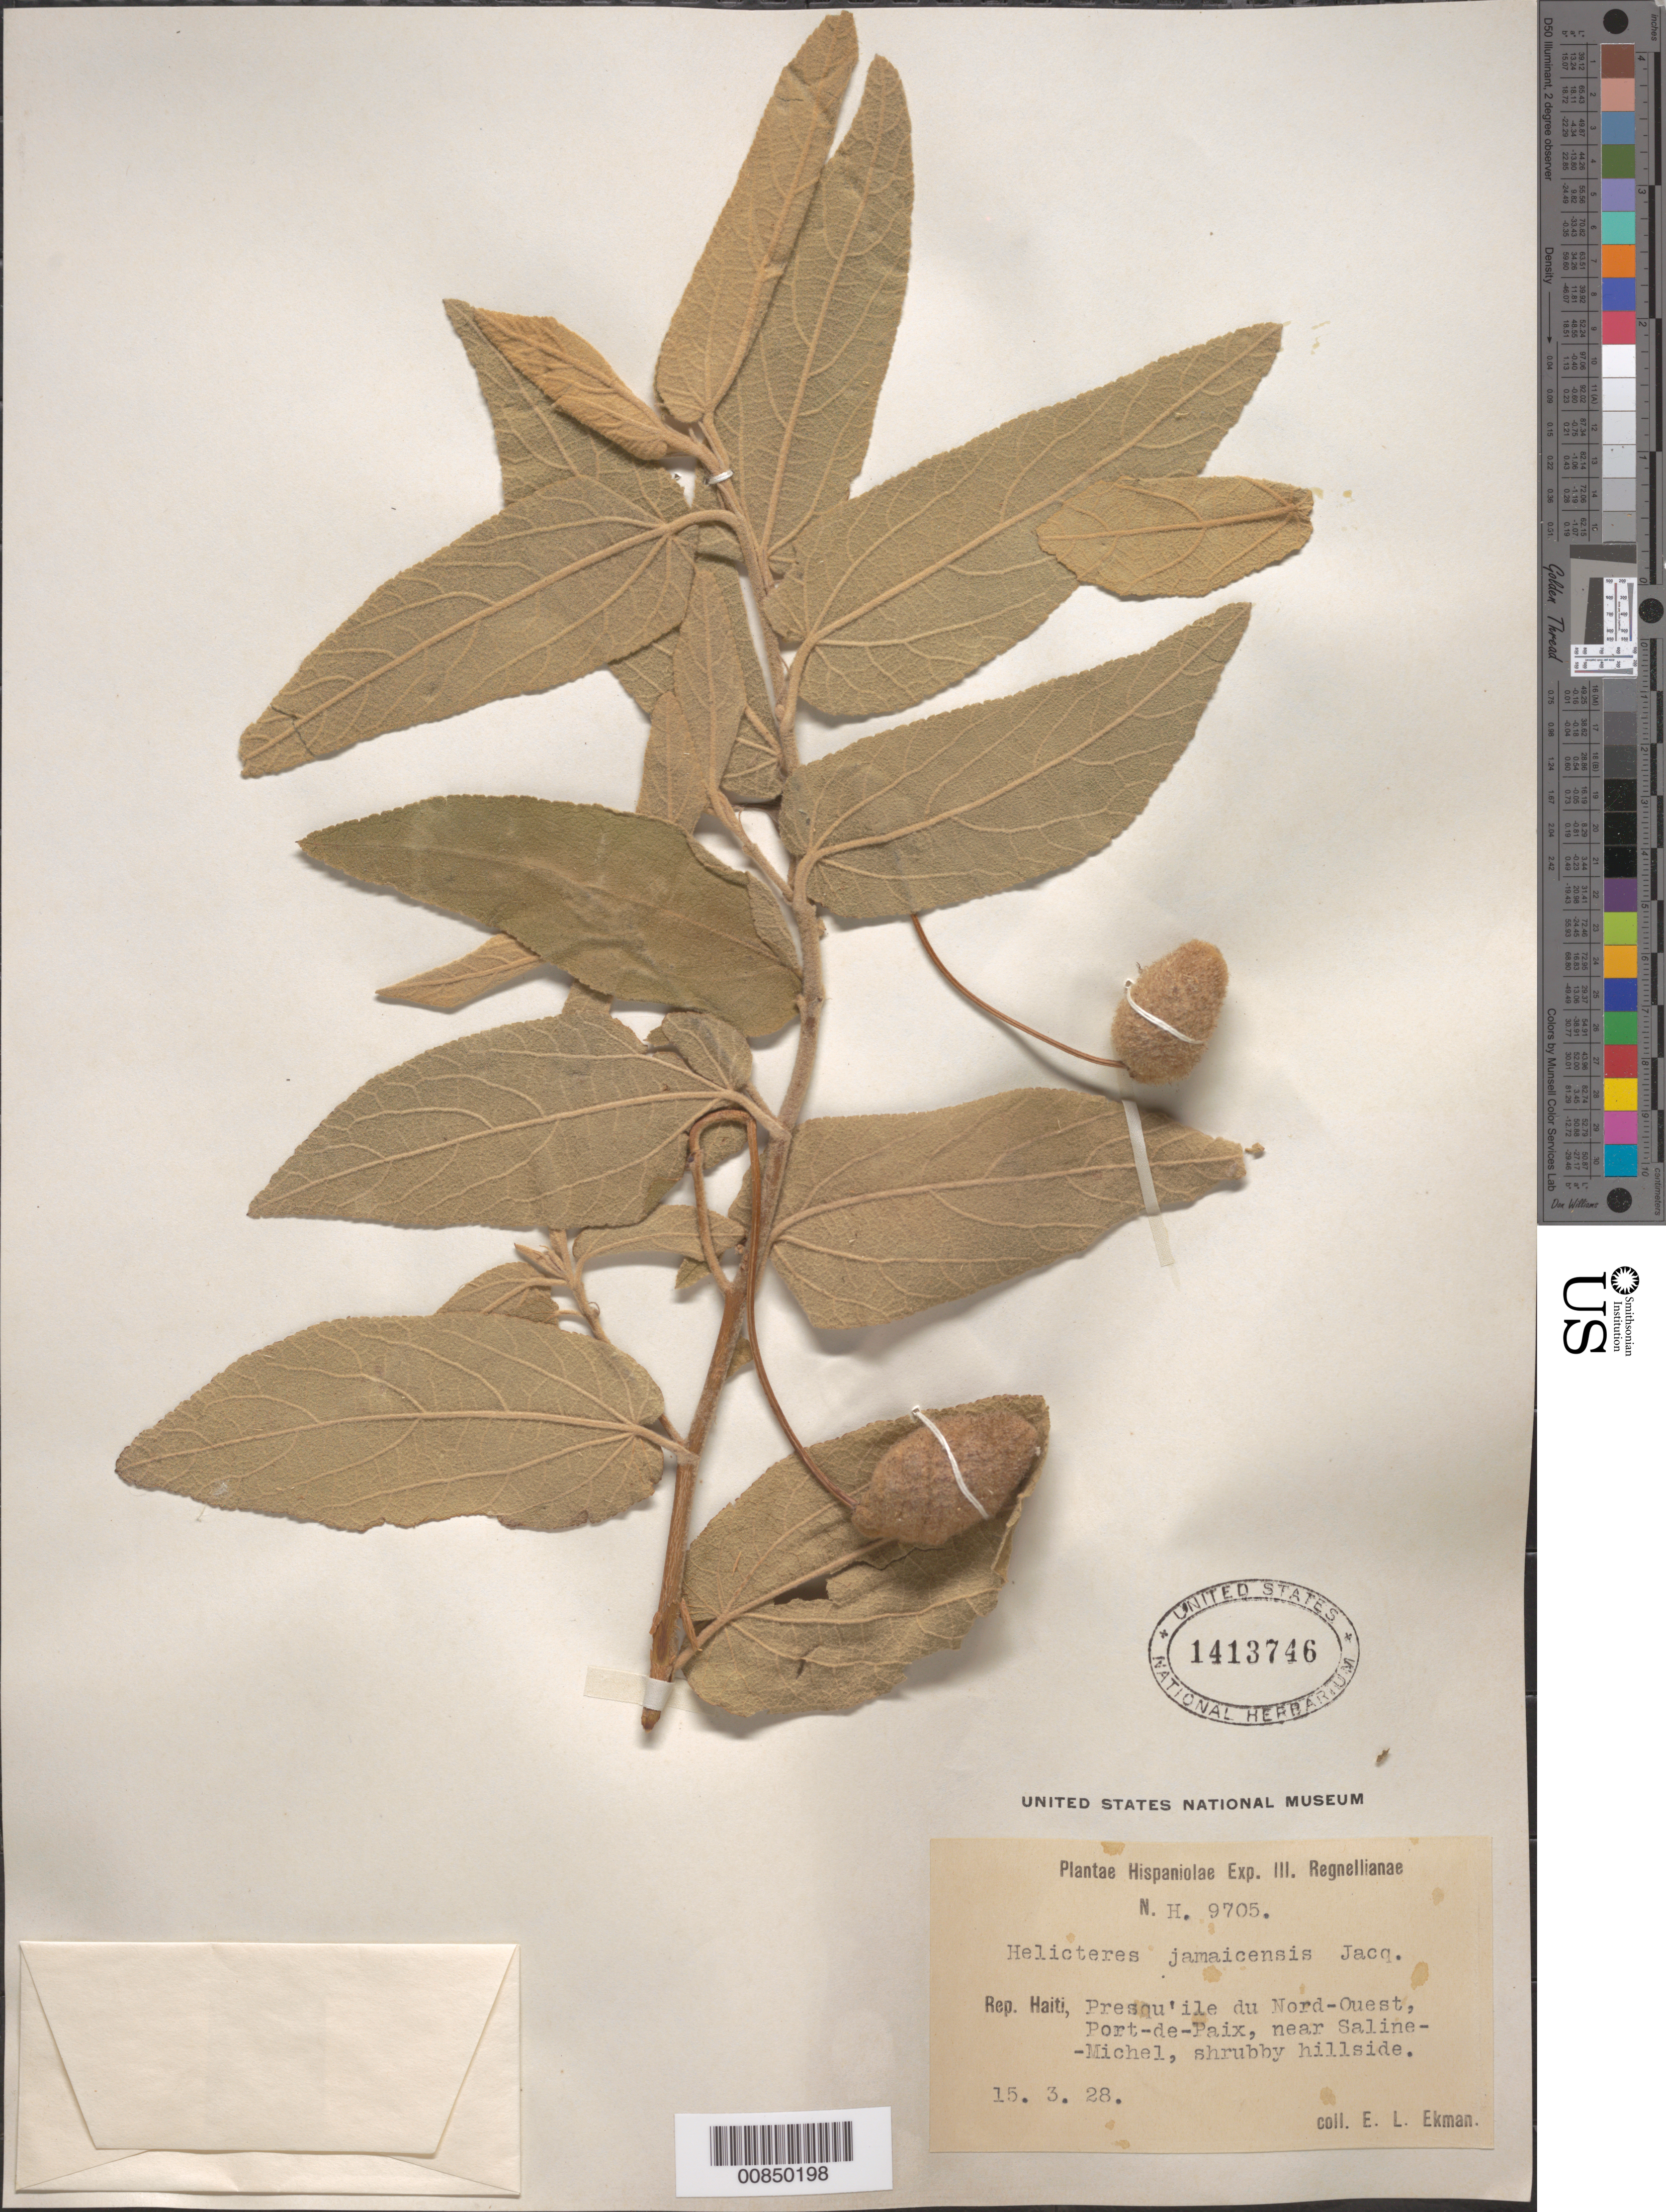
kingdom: Plantae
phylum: Tracheophyta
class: Magnoliopsida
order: Malvales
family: Malvaceae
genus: Helicteres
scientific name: Helicteres jamaicensis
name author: Jacq.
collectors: E. L. Ekman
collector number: H 9705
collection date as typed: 15 Mar 1928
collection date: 1928-03-15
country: Haiti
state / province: Nord-Ouest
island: Hispaniola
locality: Port-de-Paix, near Saline-Michel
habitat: Shrubby hillside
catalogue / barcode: US 1413746